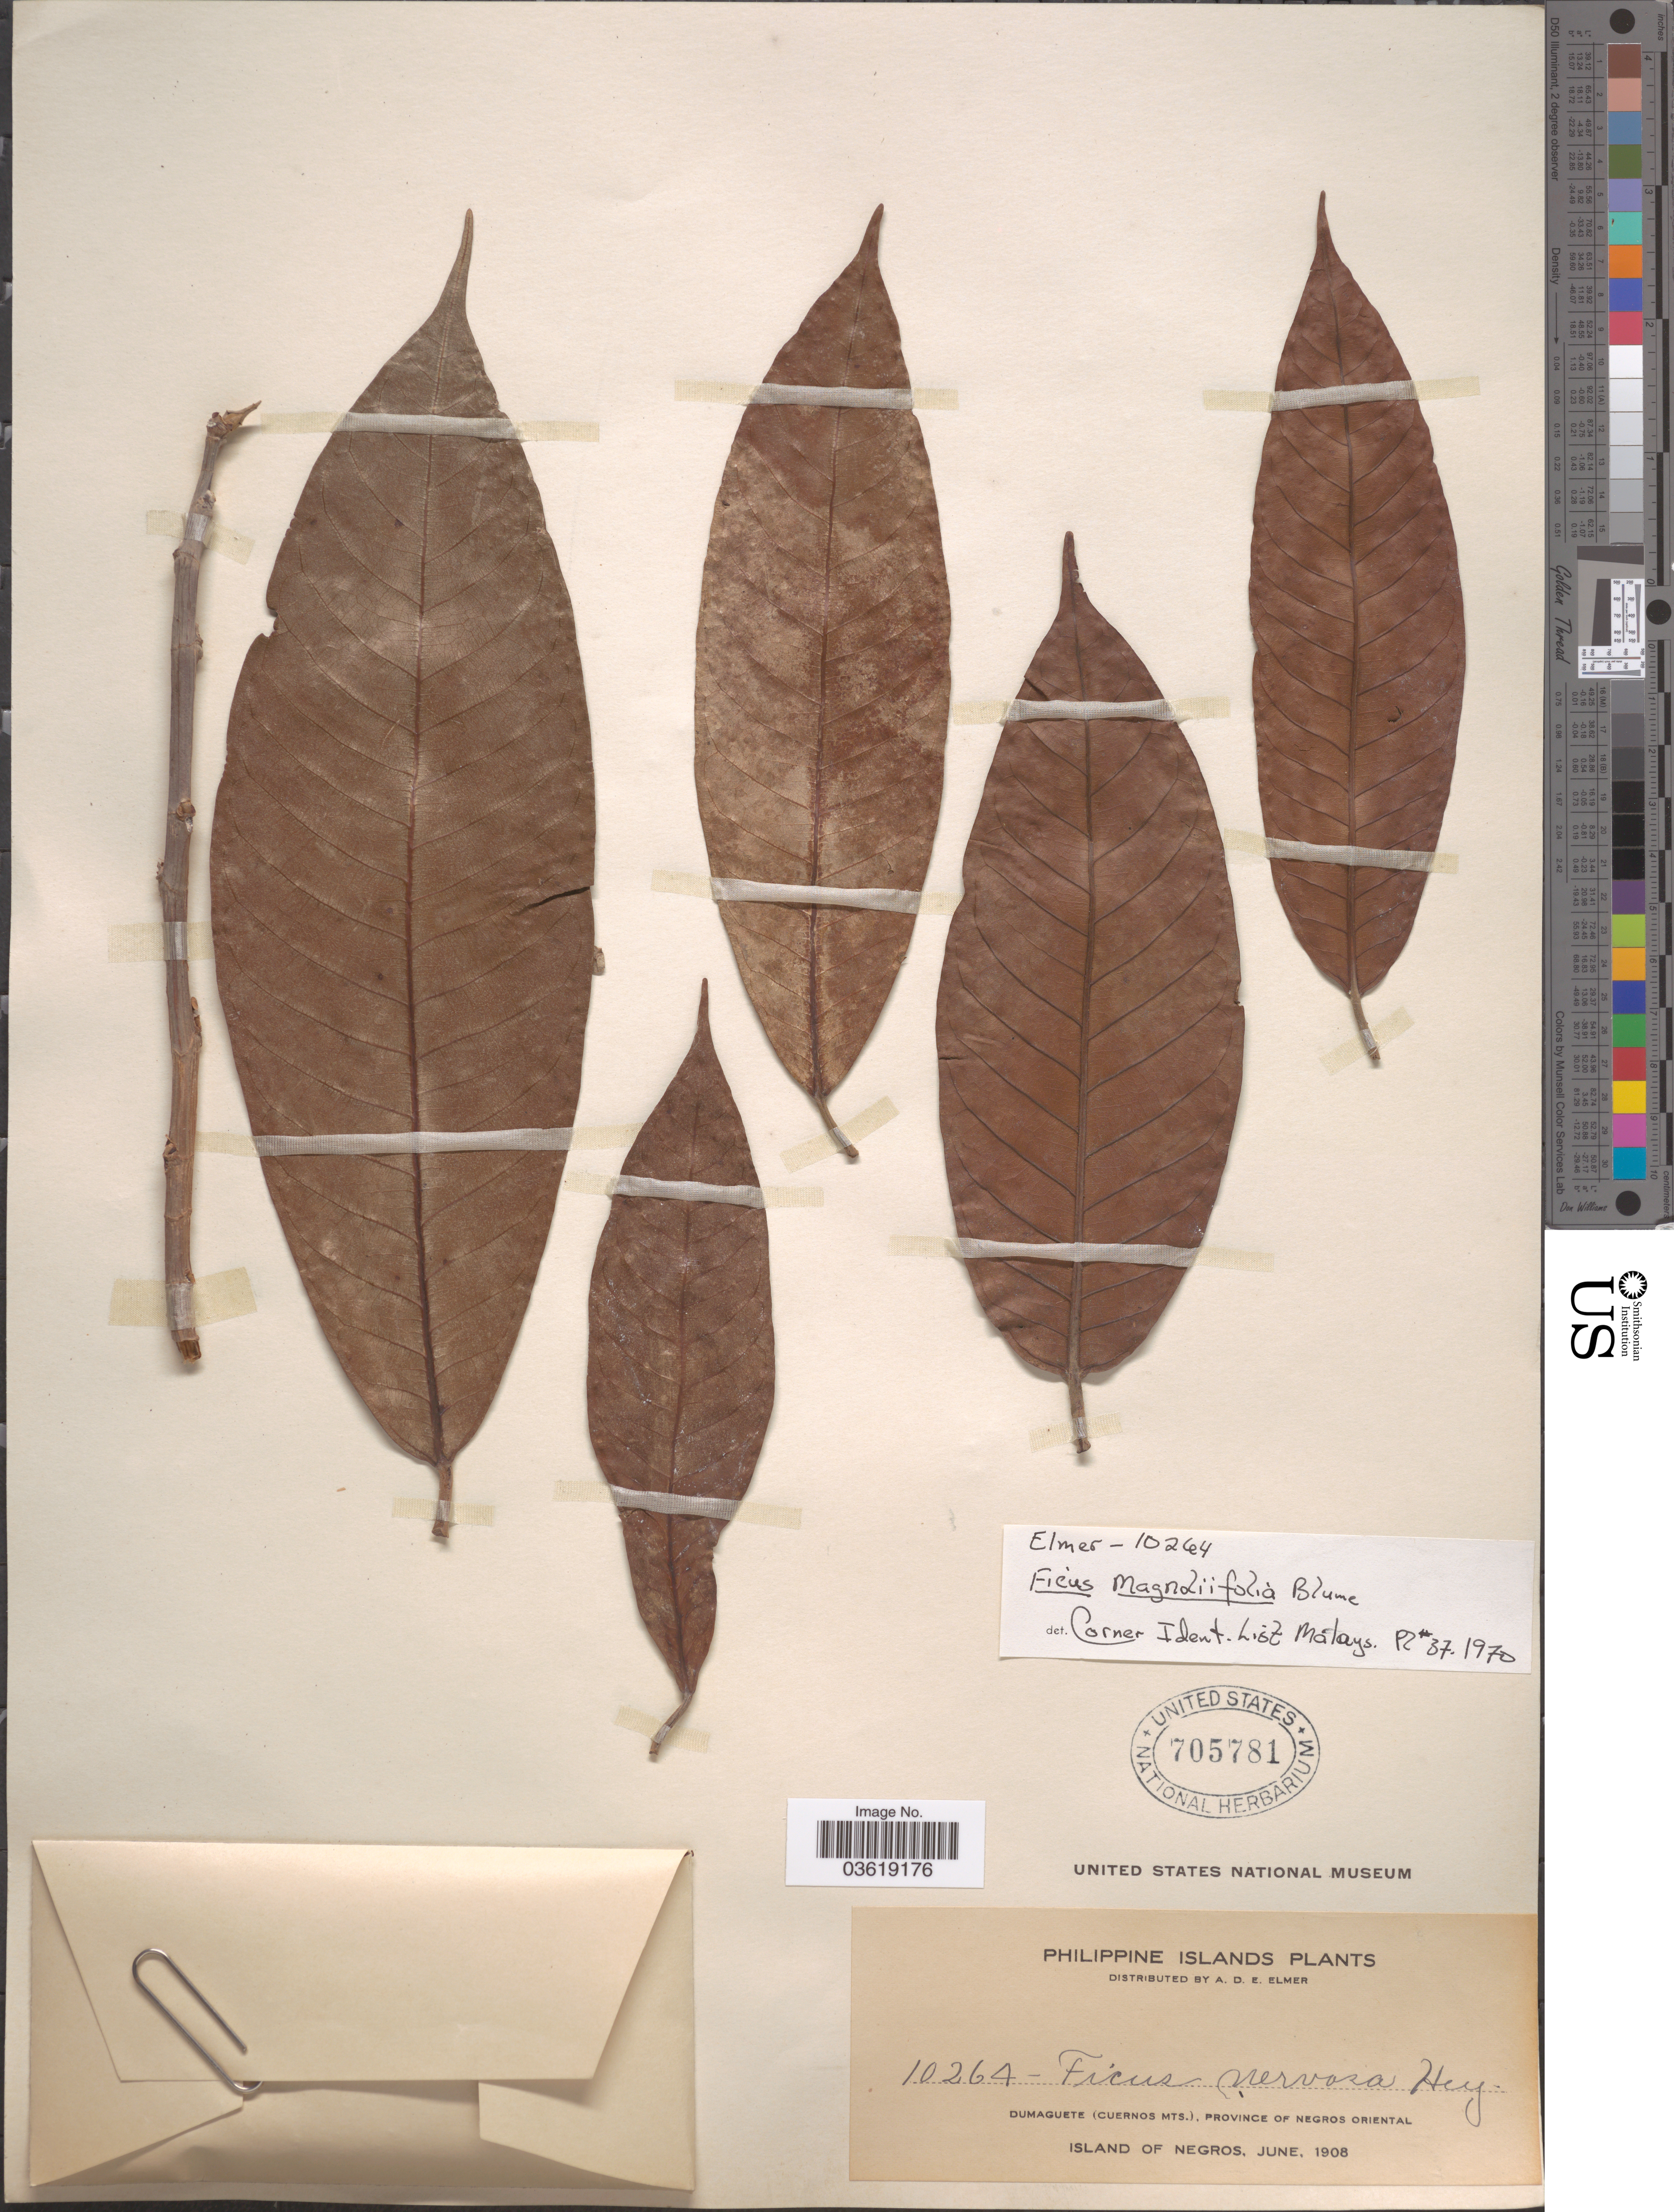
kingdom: Plantae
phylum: Tracheophyta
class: Magnoliopsida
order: Rosales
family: Moraceae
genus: Ficus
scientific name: Ficus magnoliifolia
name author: Blume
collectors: A. D. E. Elmer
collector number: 10264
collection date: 1908-06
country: Philippines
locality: Philippine Islands. Dumaguete (Cuernos Mts.), Province of Negros Oriental. Island of Negros.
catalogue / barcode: US 705781